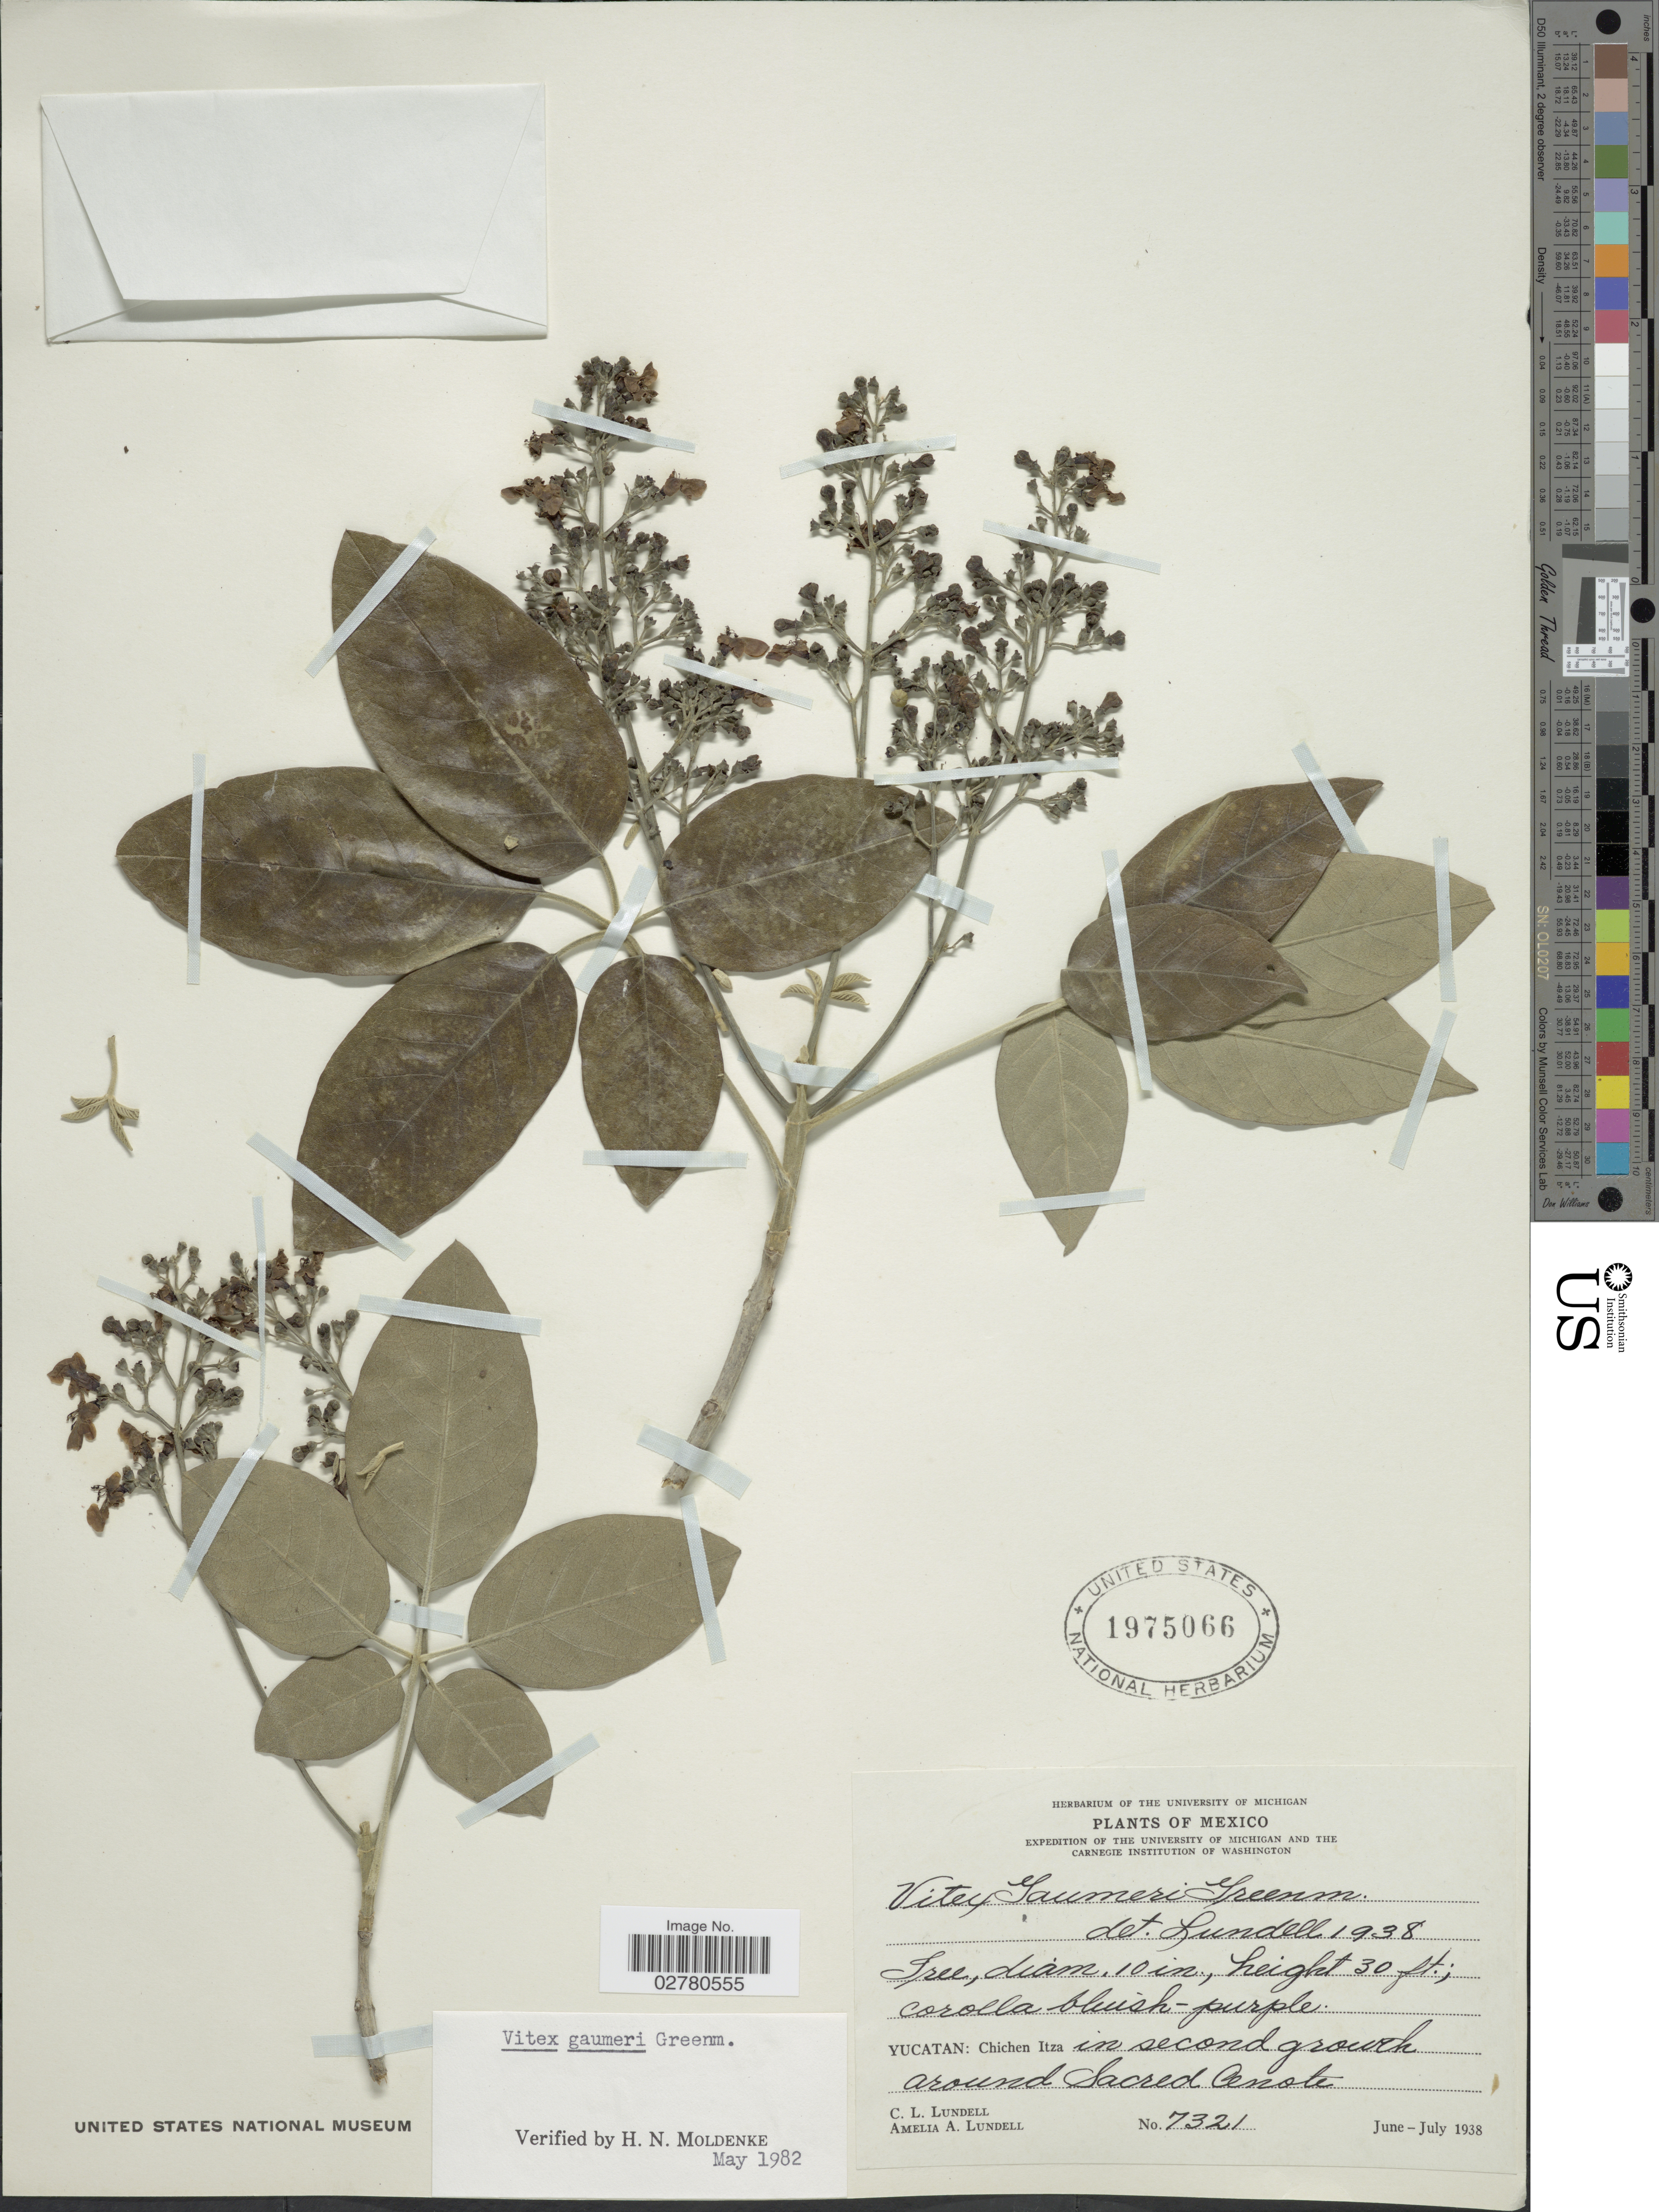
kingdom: Plantae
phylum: Tracheophyta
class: Magnoliopsida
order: Lamiales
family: Lamiaceae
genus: Vitex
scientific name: Vitex gaumeri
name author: Greenm.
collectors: C. L. Lundell & A. A. Lundell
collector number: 7321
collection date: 1938-06/1938-07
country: Mexico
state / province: Yucatán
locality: Chichen Itza, in second growth around Sacred Cenote.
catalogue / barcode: US 1975066